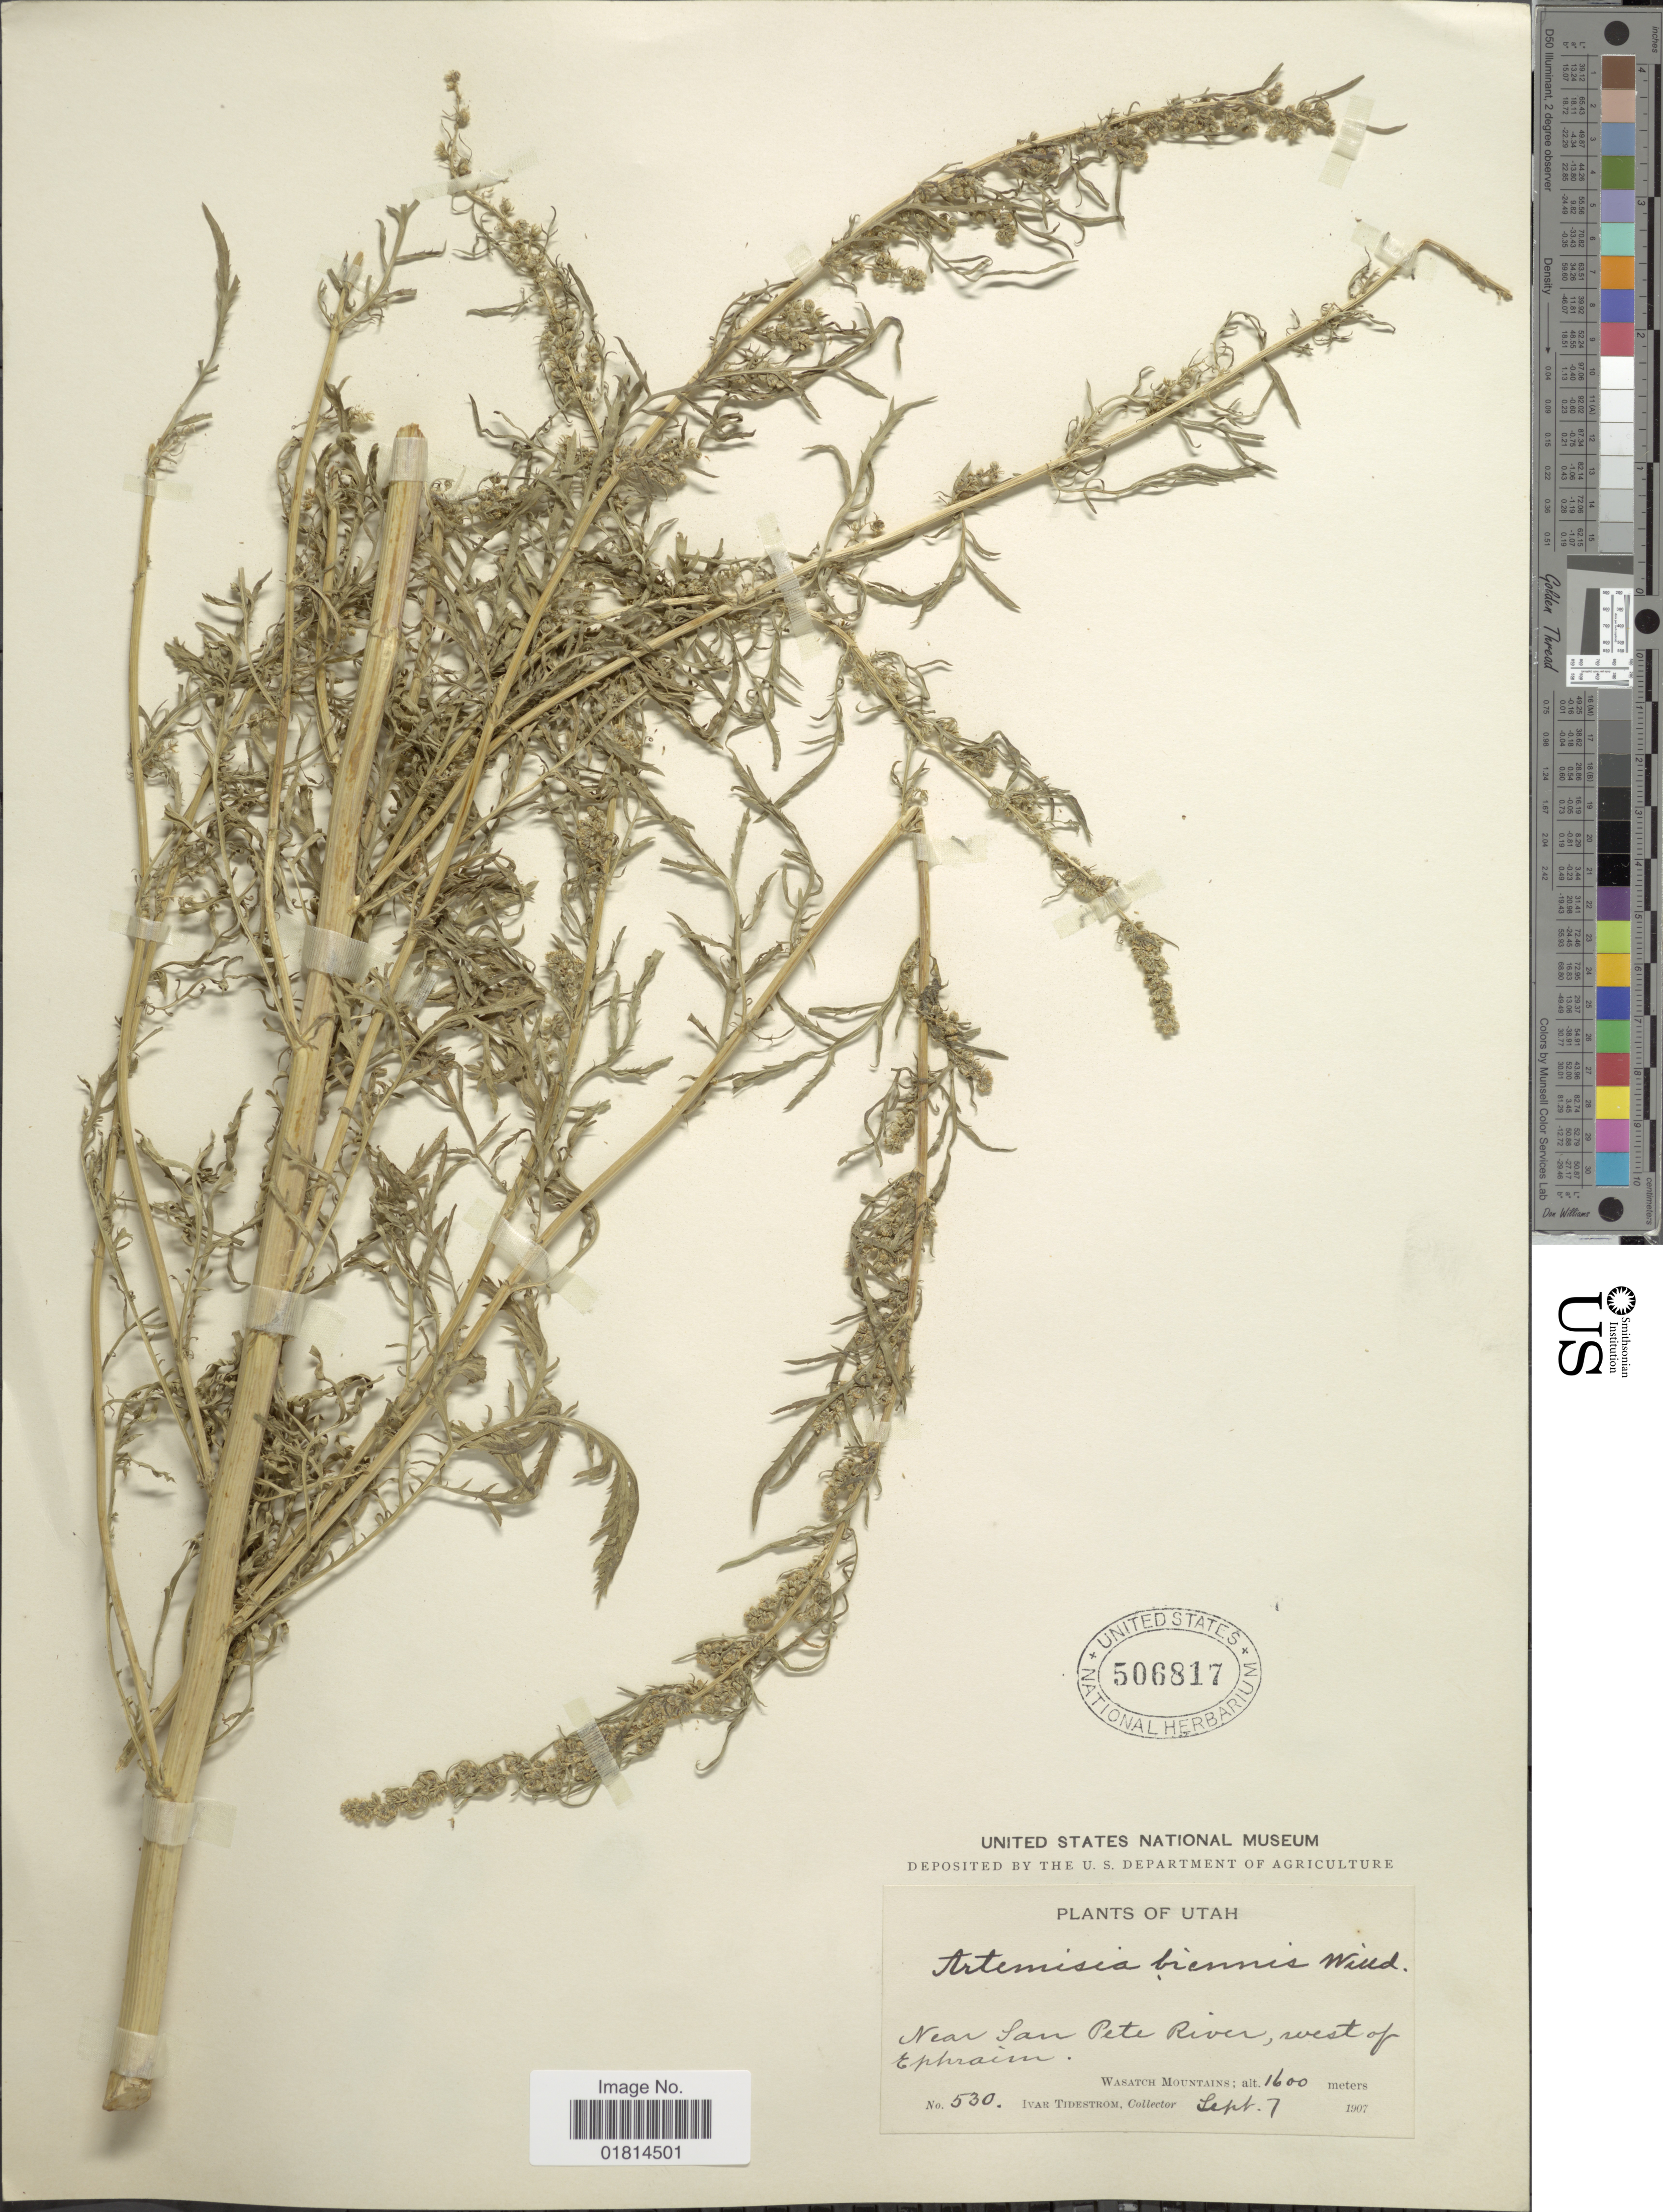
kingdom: Plantae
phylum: Tracheophyta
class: Magnoliopsida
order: Asterales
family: Asteraceae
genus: Artemisia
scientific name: Artemisia biennis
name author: Willd.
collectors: I. F. Tidestrom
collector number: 530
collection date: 1907-09-07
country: United States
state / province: Utah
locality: Near San Pete River, west of Ephraim. Wasatch Mountains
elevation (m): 1600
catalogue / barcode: US 506817